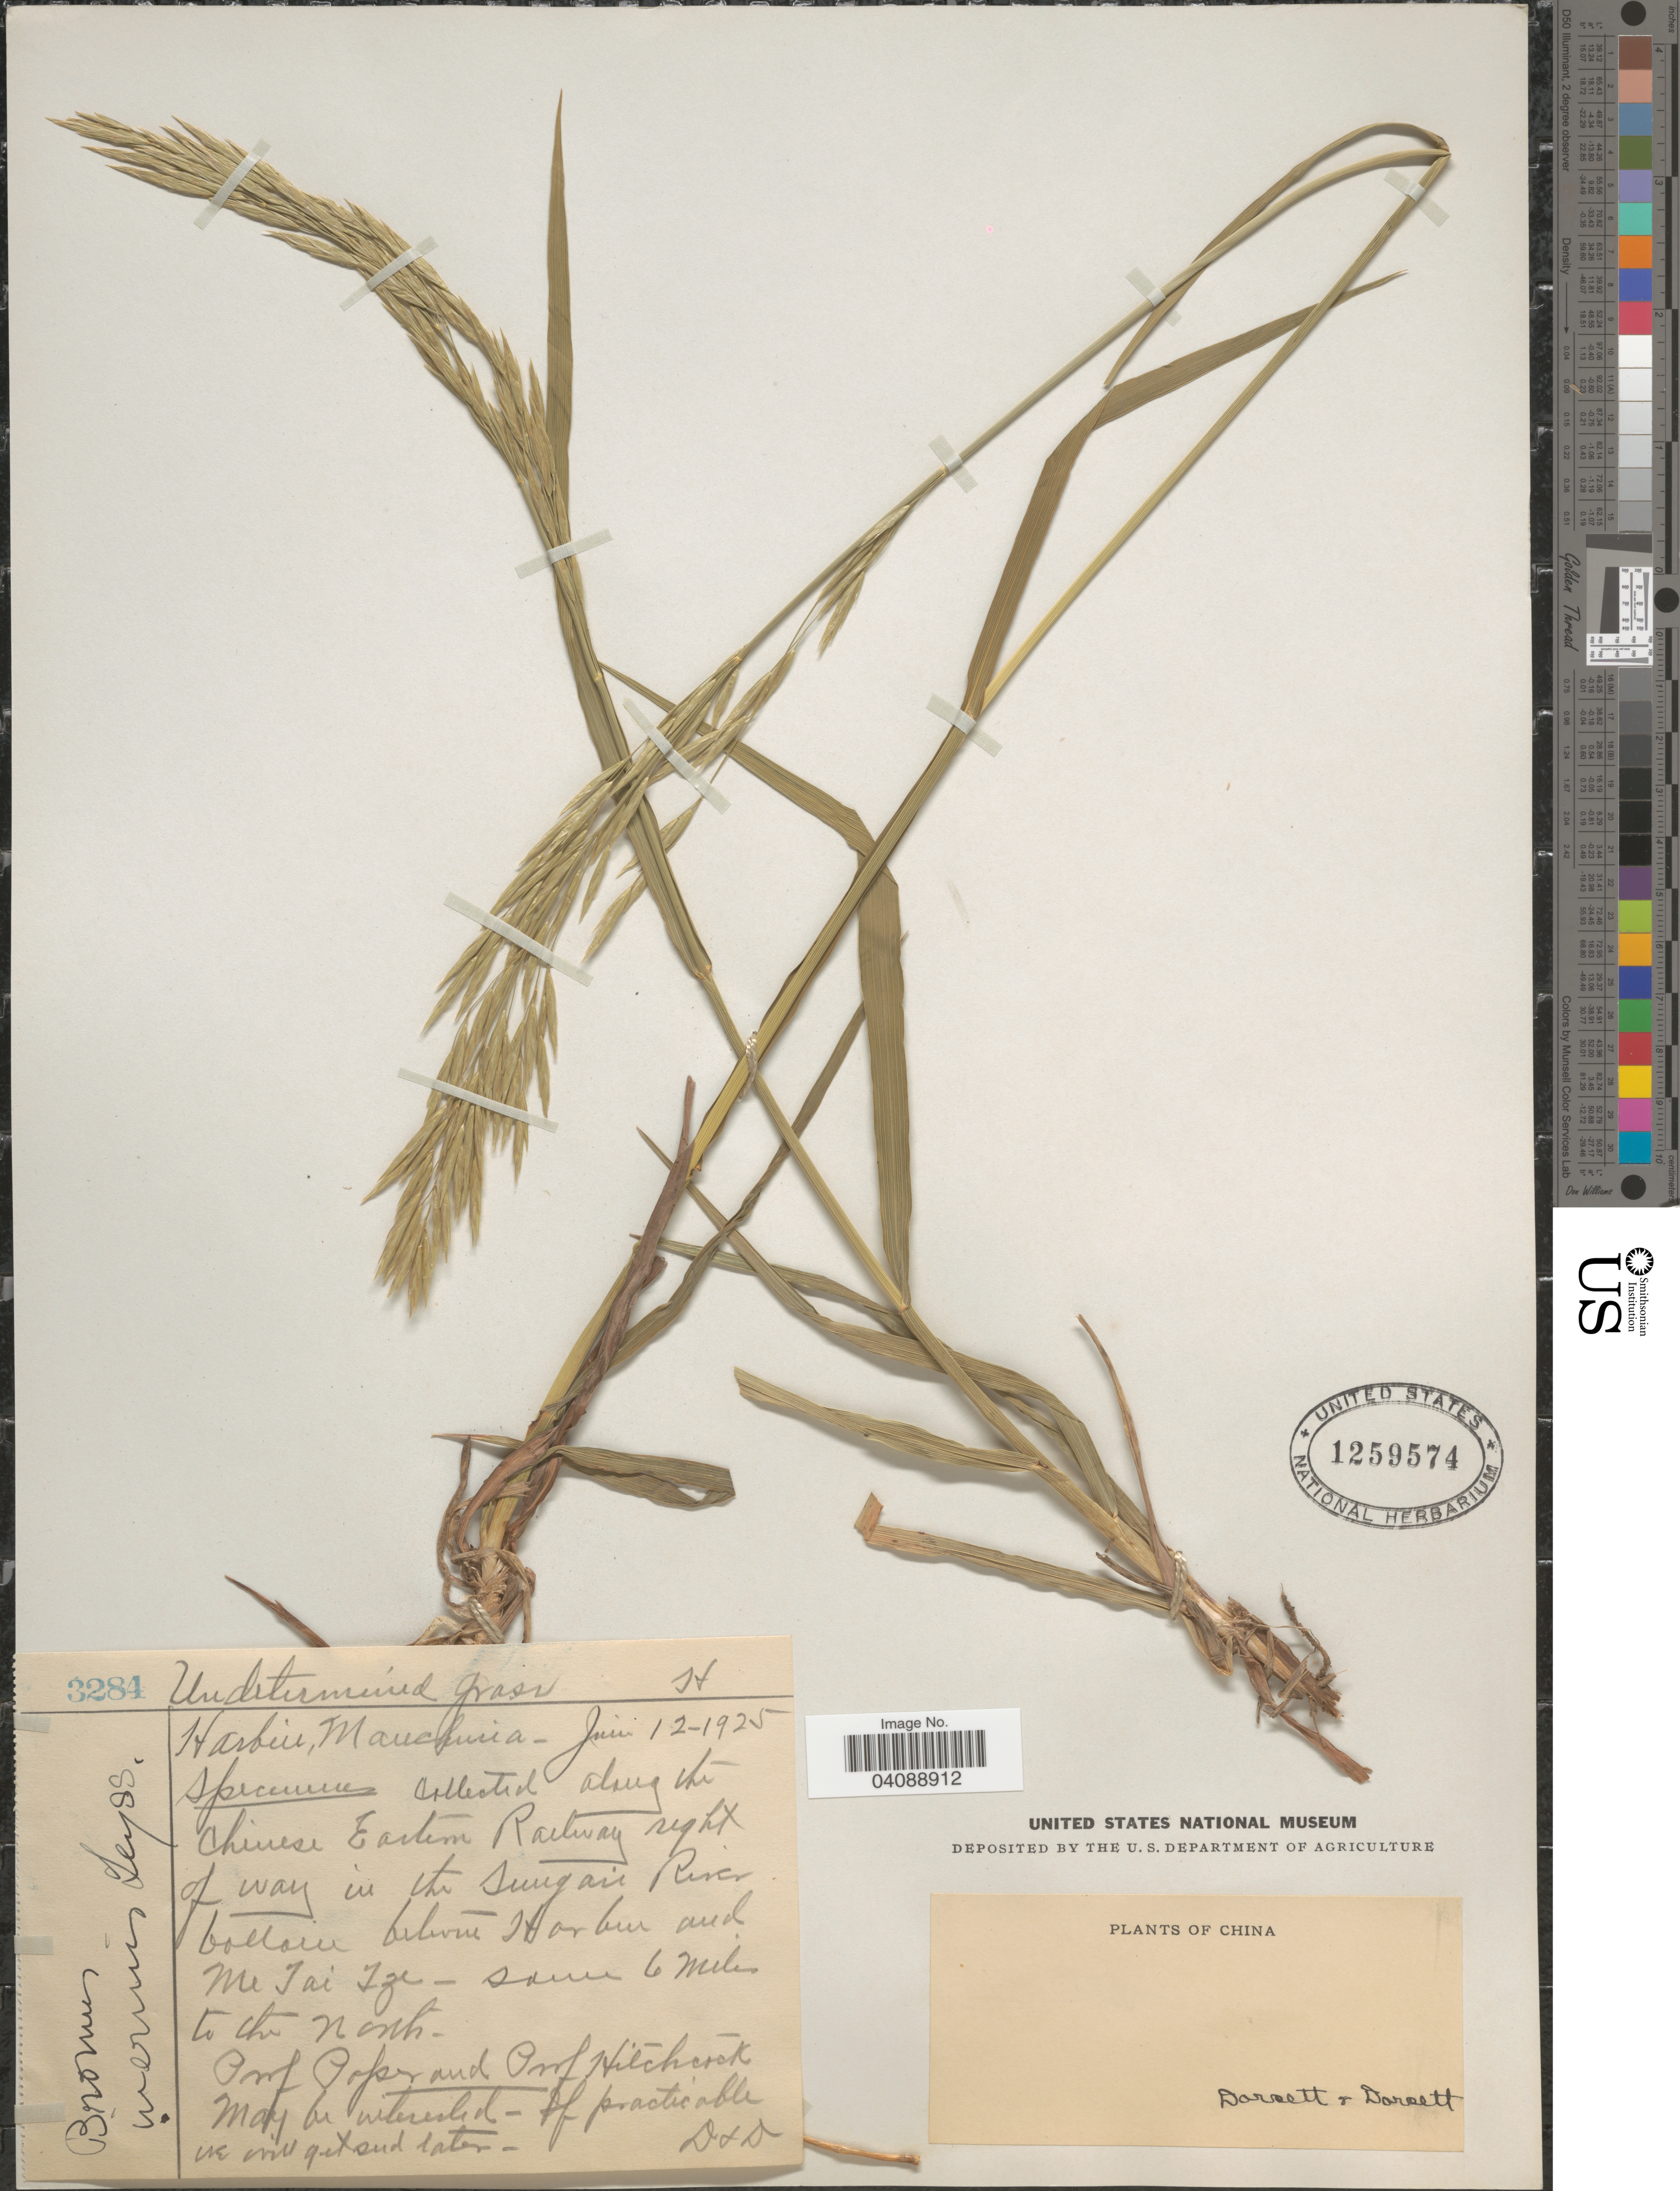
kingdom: Plantae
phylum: Tracheophyta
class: Liliopsida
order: Poales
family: Poaceae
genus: Bromus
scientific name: Bromus inermis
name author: Leyss.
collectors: -- Dorsett & Dorsett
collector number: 3284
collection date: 1925-06-12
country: China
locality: Harbien. Manchuria. Along the Chinese Eastern Railway right of way in the Sungai River bottom below Harbor and Me Tai Tze - some 6 miles to the North.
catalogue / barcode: US 1259574